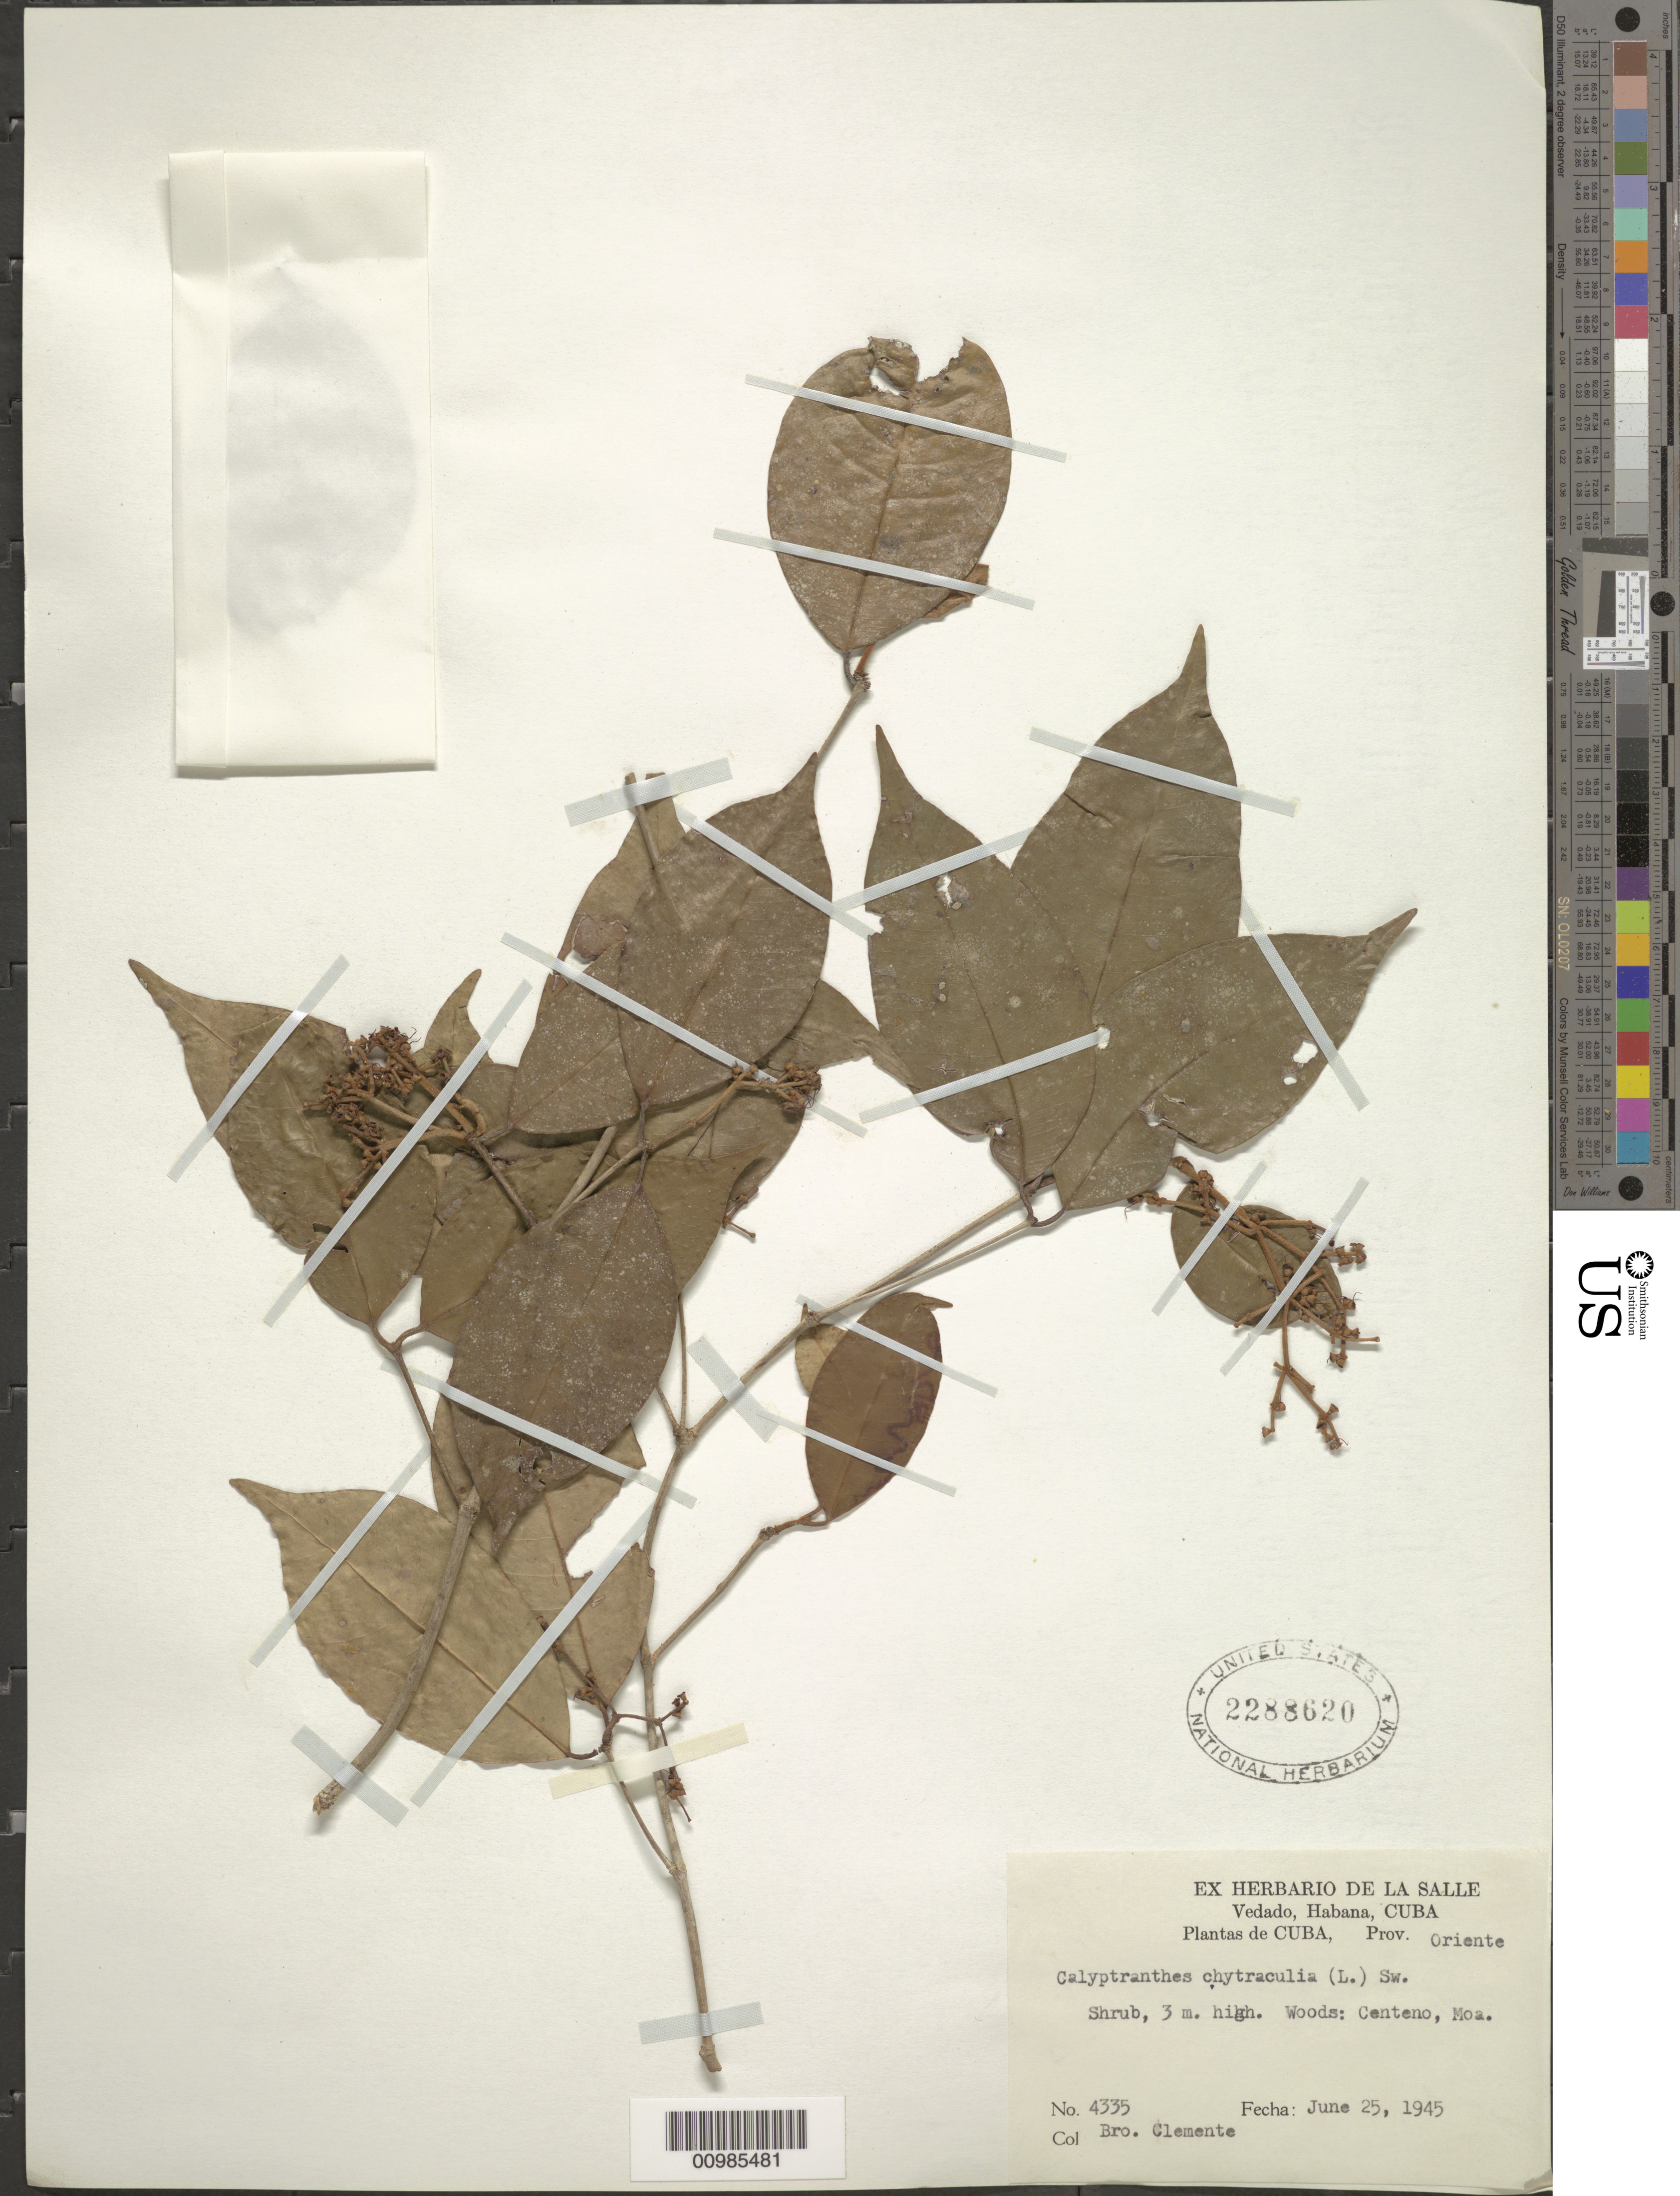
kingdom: Plantae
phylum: Tracheophyta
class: Magnoliopsida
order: Myrtales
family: Myrtaceae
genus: Myrcia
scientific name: Myrcia chytraculia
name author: (L.) A.R. Lourenço & E. Lucas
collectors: Bro. Clemente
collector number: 4335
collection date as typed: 25 Jun 1945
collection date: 1945-06-25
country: Cuba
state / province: Holguín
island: Cuba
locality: Centeno, Moa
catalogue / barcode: US 2288620